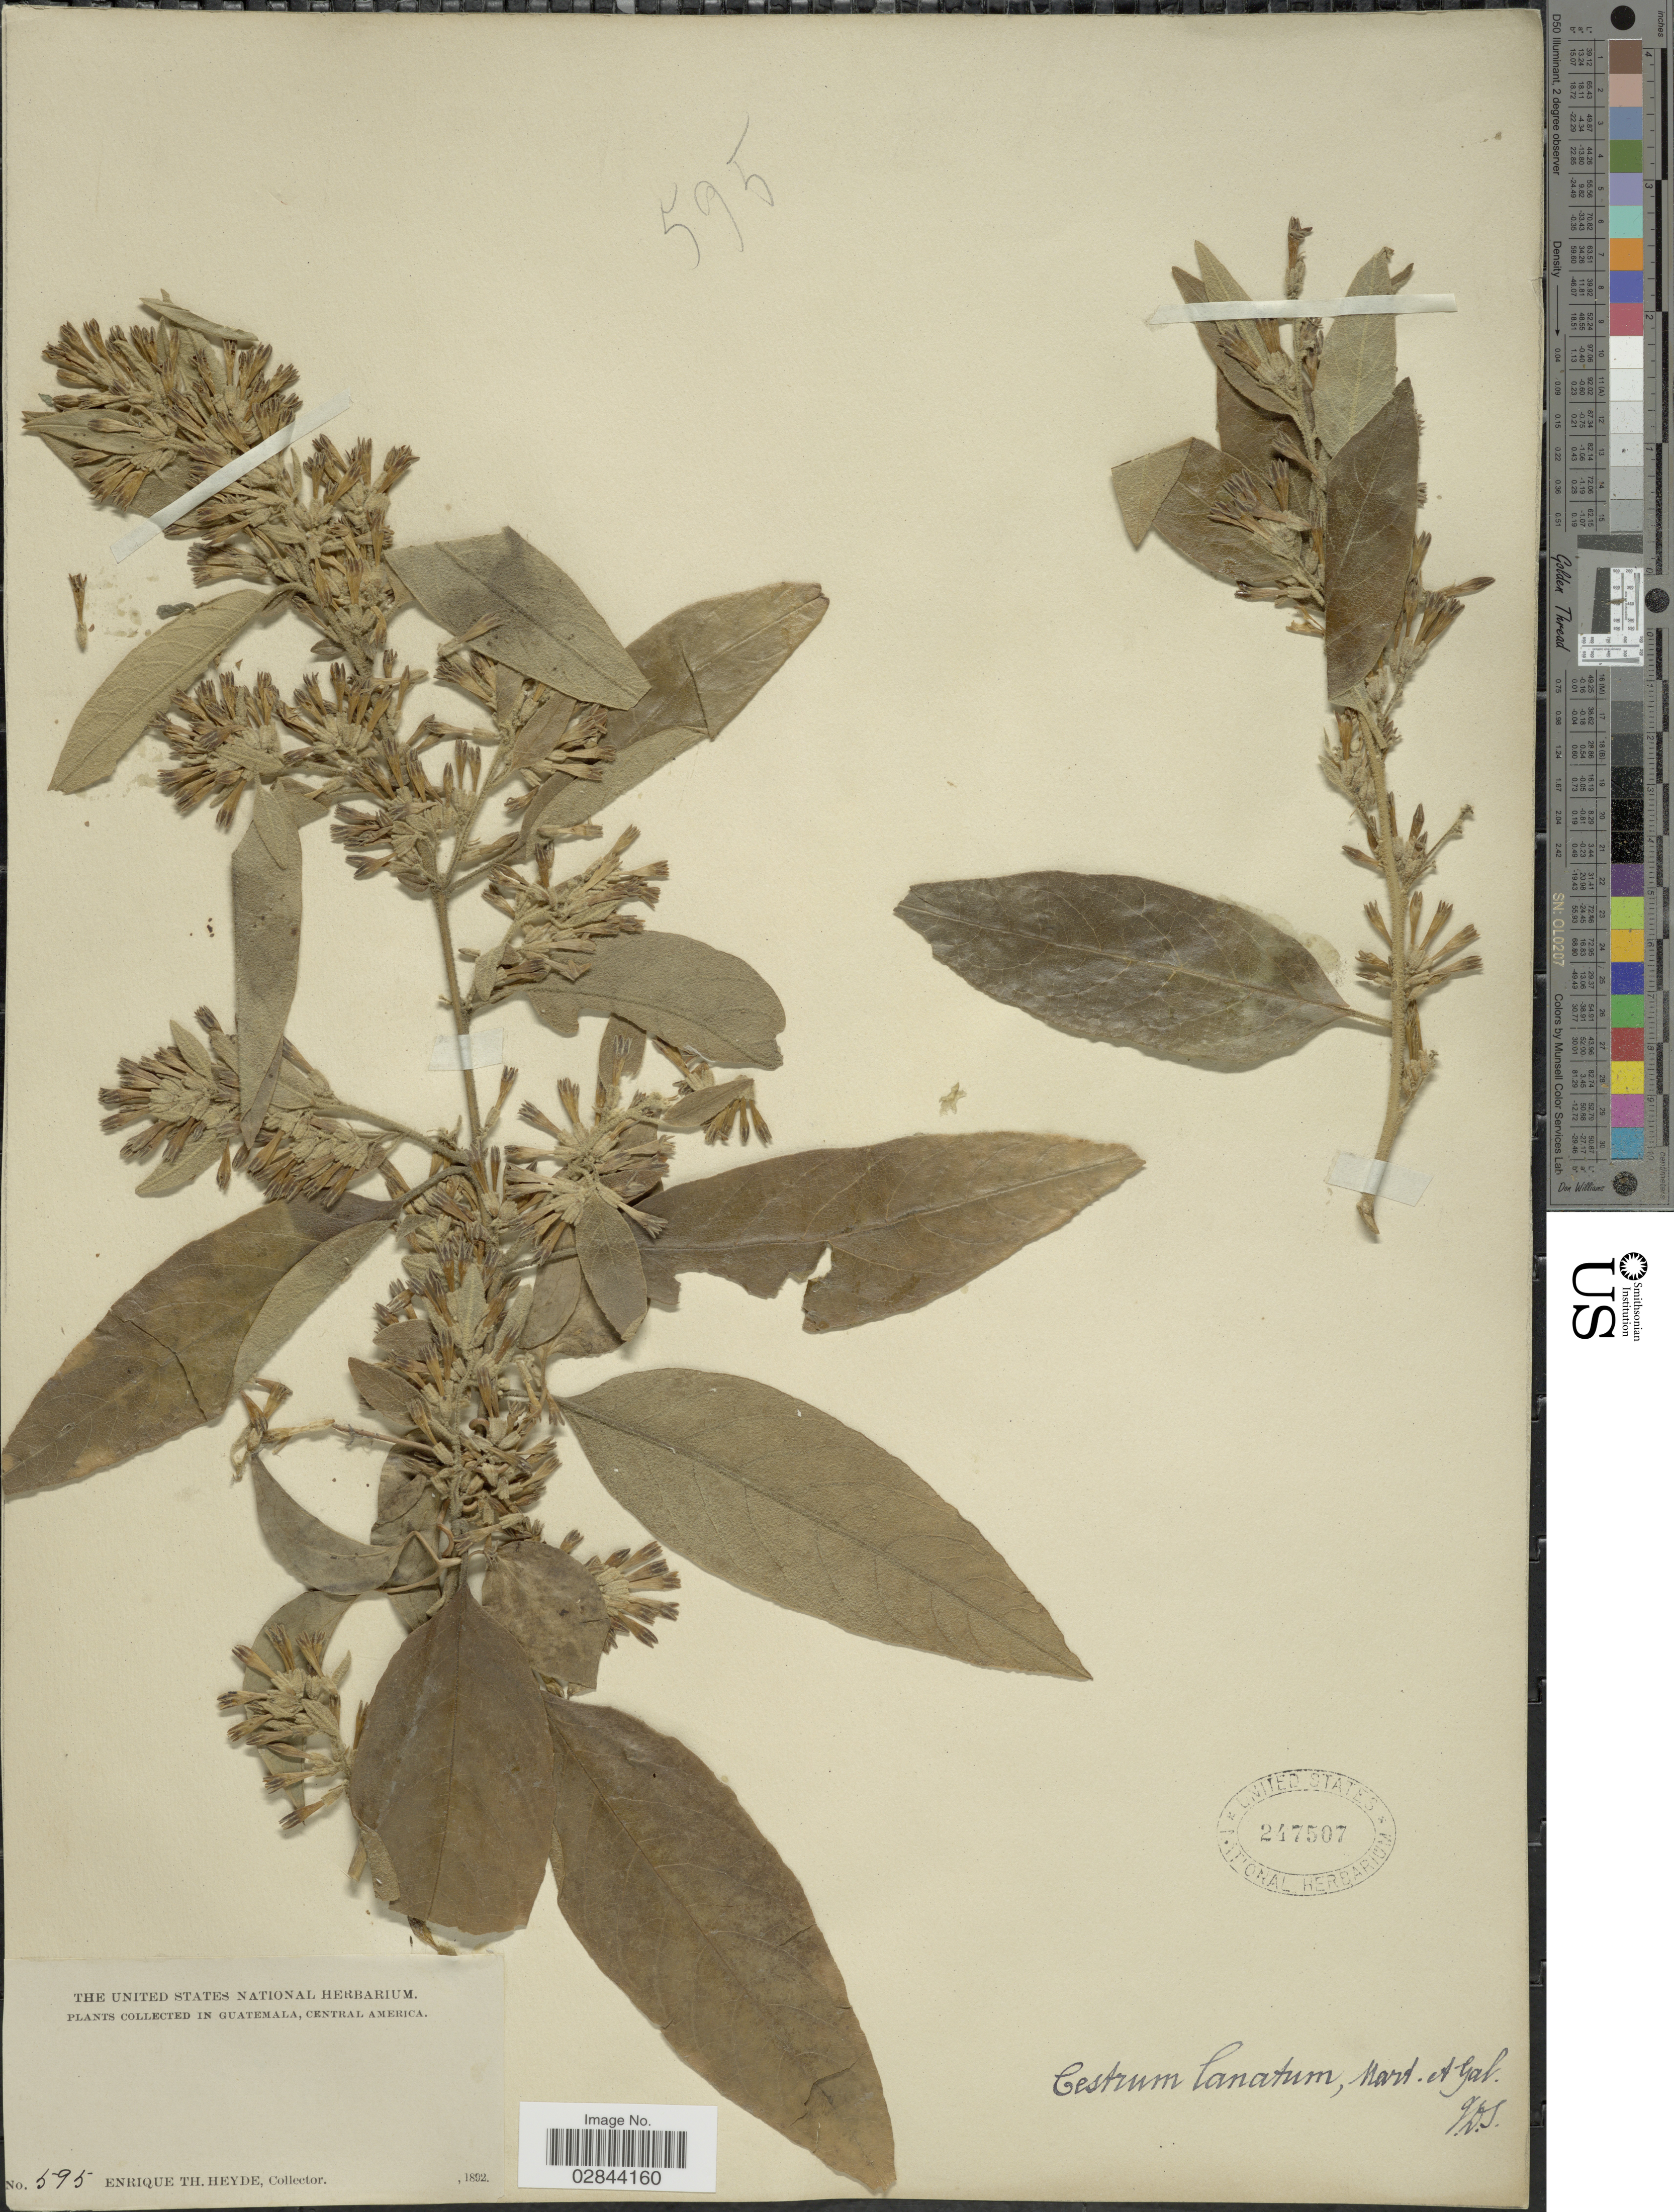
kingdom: Plantae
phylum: Tracheophyta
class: Magnoliopsida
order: Solanales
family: Solanaceae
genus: Cestrum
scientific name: Cestrum lanatum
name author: M. Martens & Galeotti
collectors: E. T. Heyde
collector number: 595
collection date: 1892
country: Guatemala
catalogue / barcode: US 247507